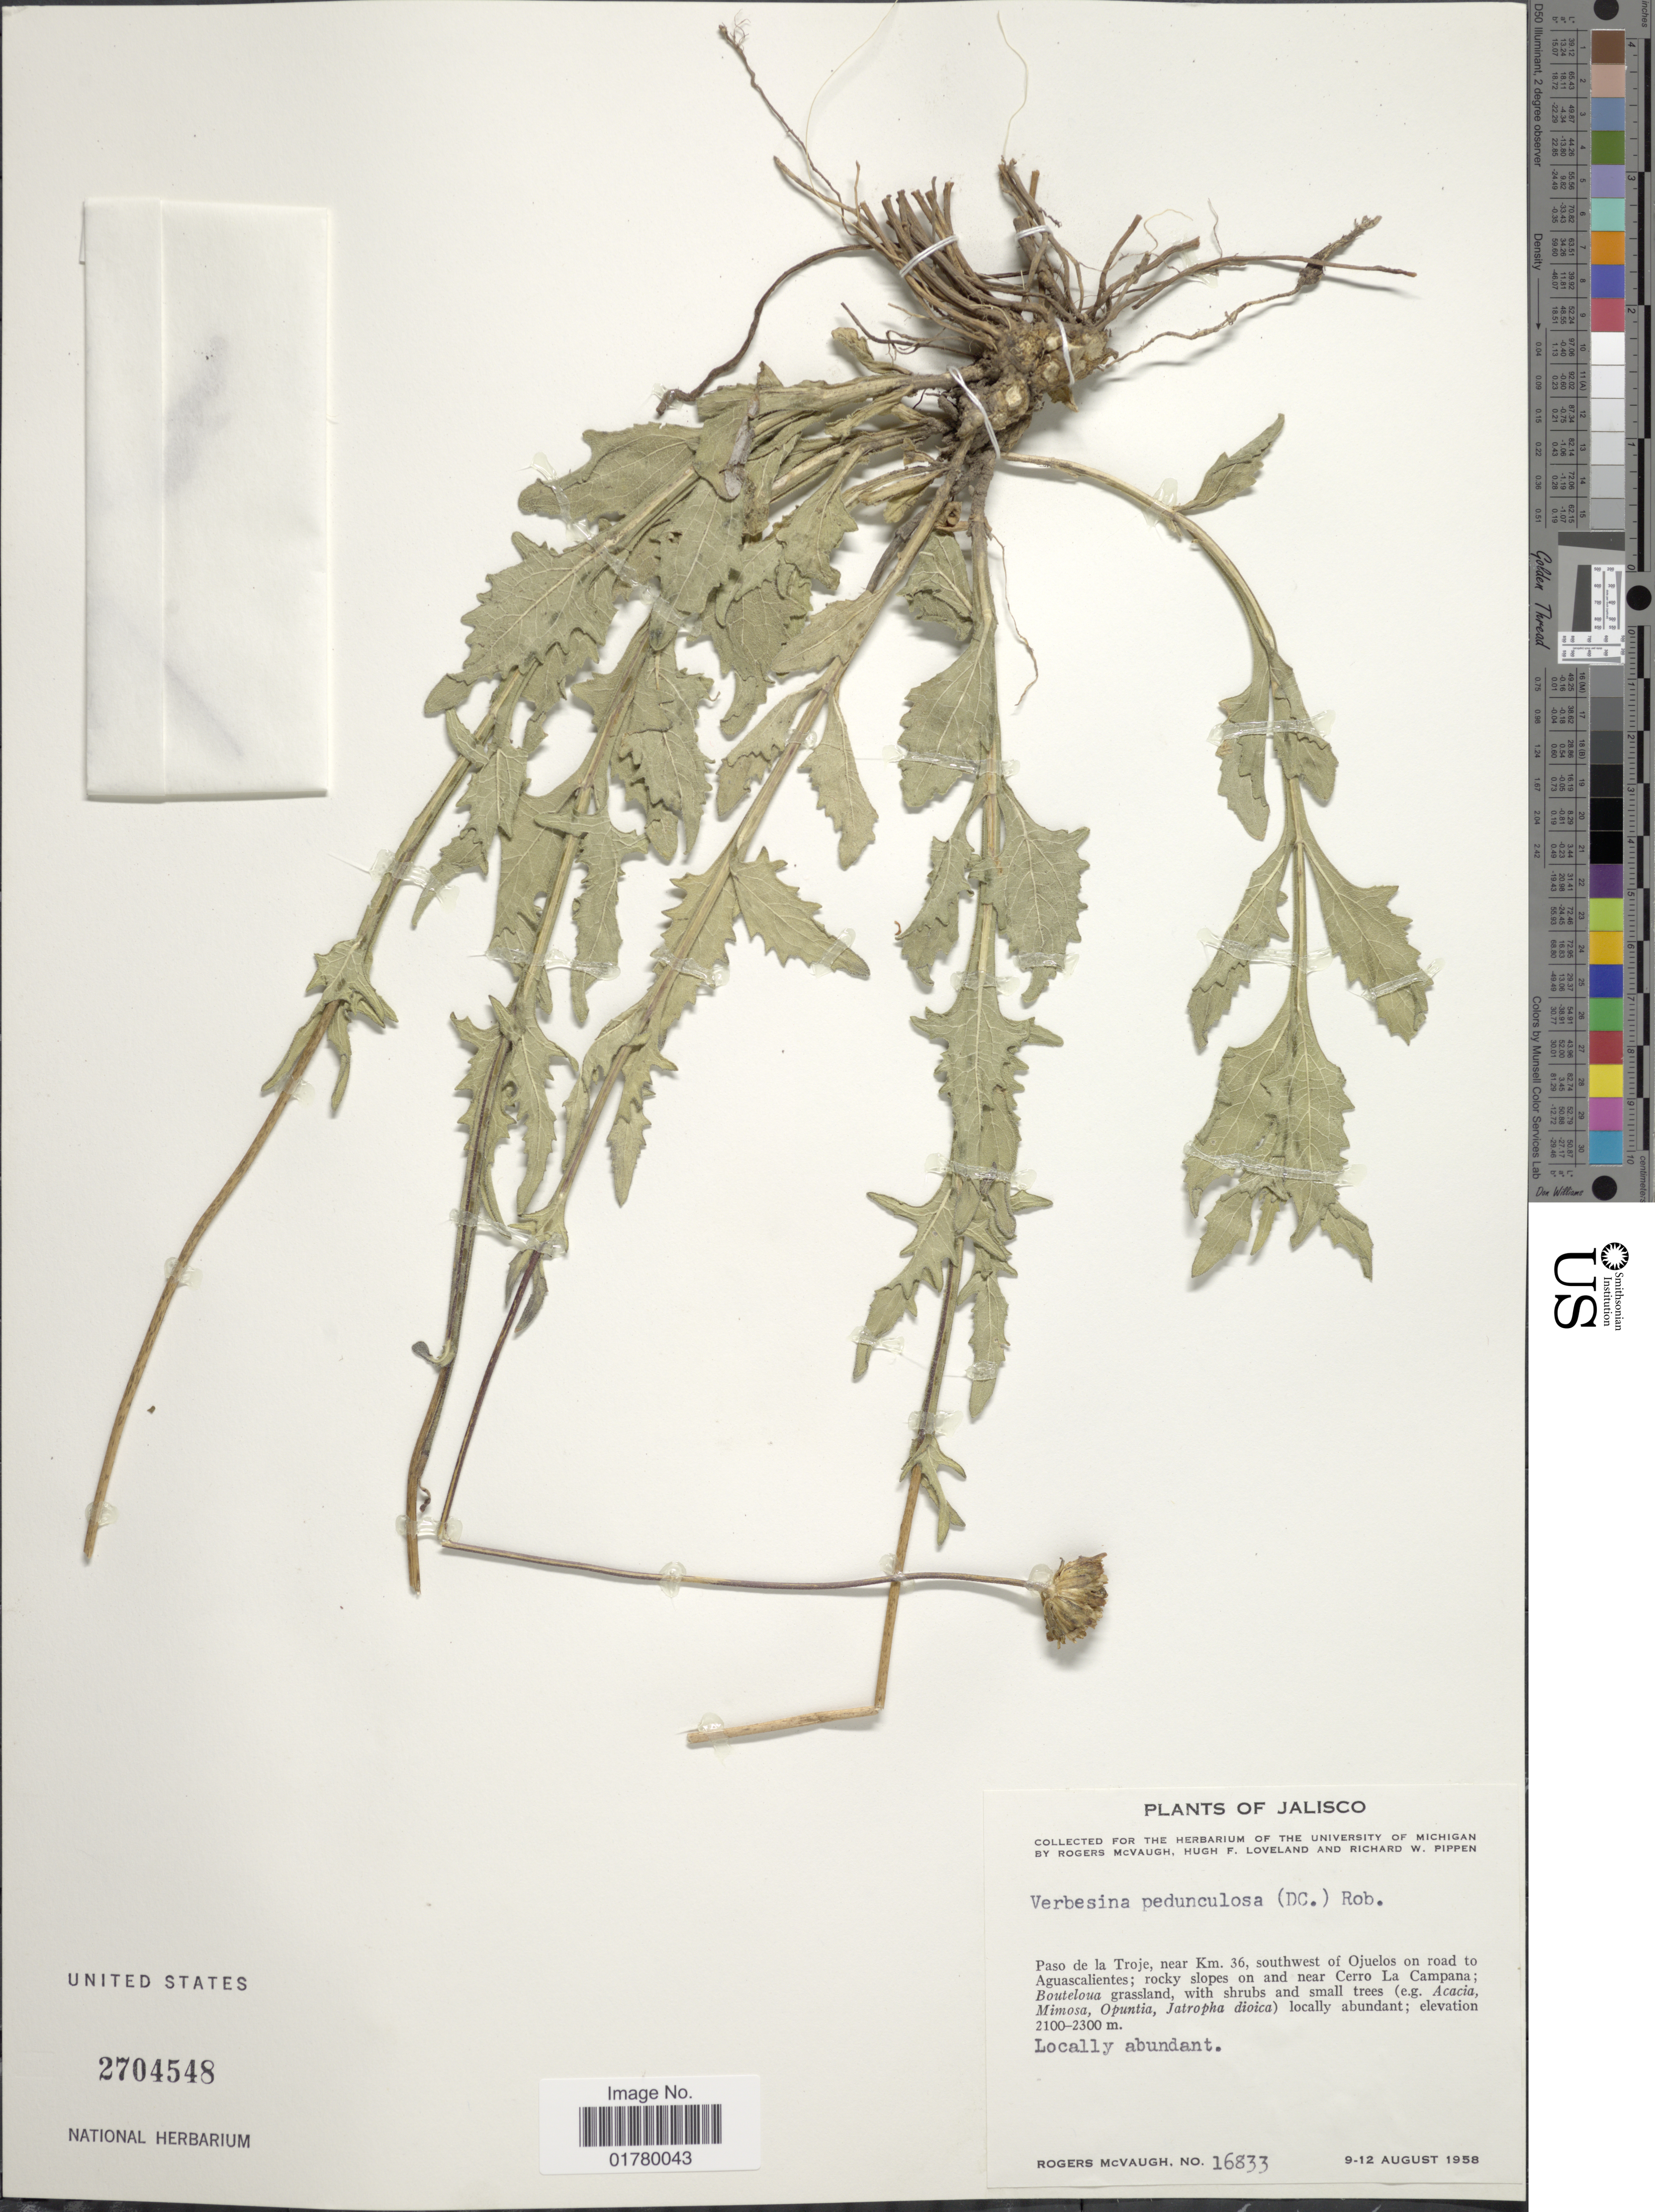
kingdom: Plantae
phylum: Tracheophyta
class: Magnoliopsida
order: Asterales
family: Asteraceae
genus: Verbesina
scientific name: Verbesina pedunculosa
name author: (DC.) B.L. Rob.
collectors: R. McVaugh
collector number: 16833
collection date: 1958-08-09/1958-08-12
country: Mexico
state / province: Jalisco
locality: Paso de la Troje, near Km. 36, southwest of Ojuelos on road to Aguascalientes; rocky slopes on and near Cerro La Campana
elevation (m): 2100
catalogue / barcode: US 2704548